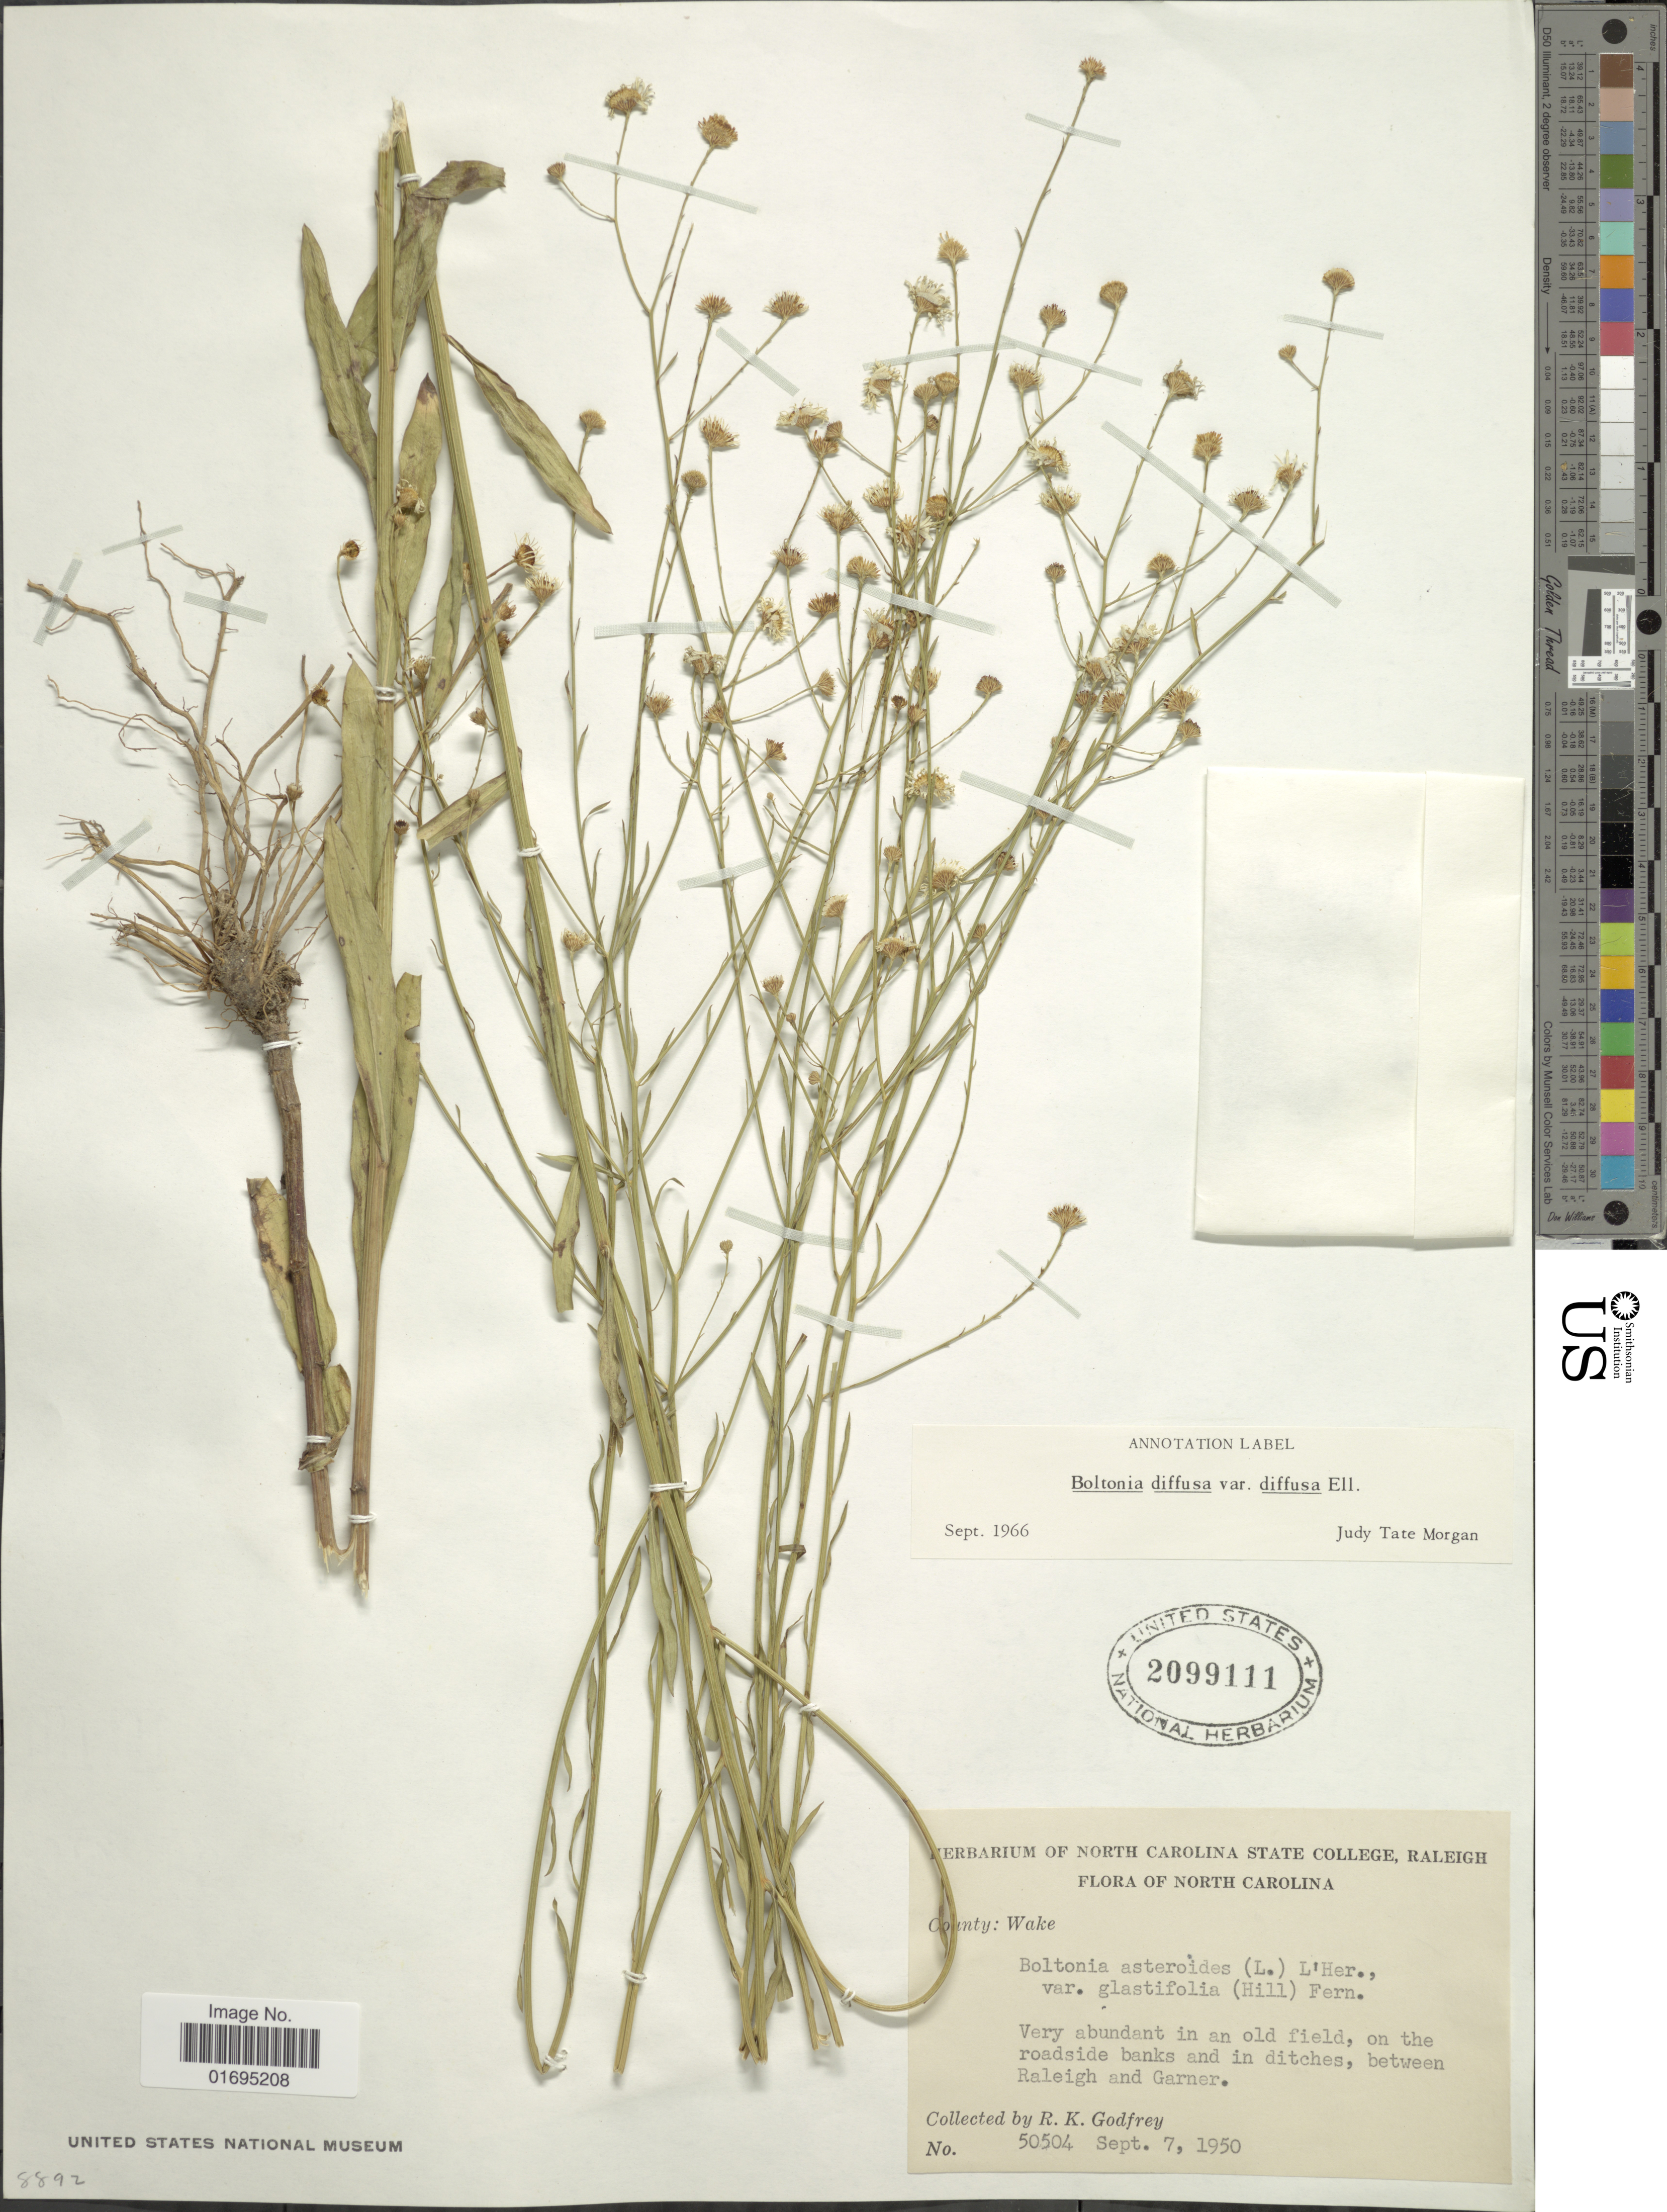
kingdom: Plantae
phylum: Tracheophyta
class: Magnoliopsida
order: Asterales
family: Asteraceae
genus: Boltonia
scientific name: Boltonia diffusa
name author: Elliott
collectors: R. K. Godfrey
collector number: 50504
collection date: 1950-09-09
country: United States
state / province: North Carolina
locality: County Wake, between Raleigh and Garner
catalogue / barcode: US 2099111